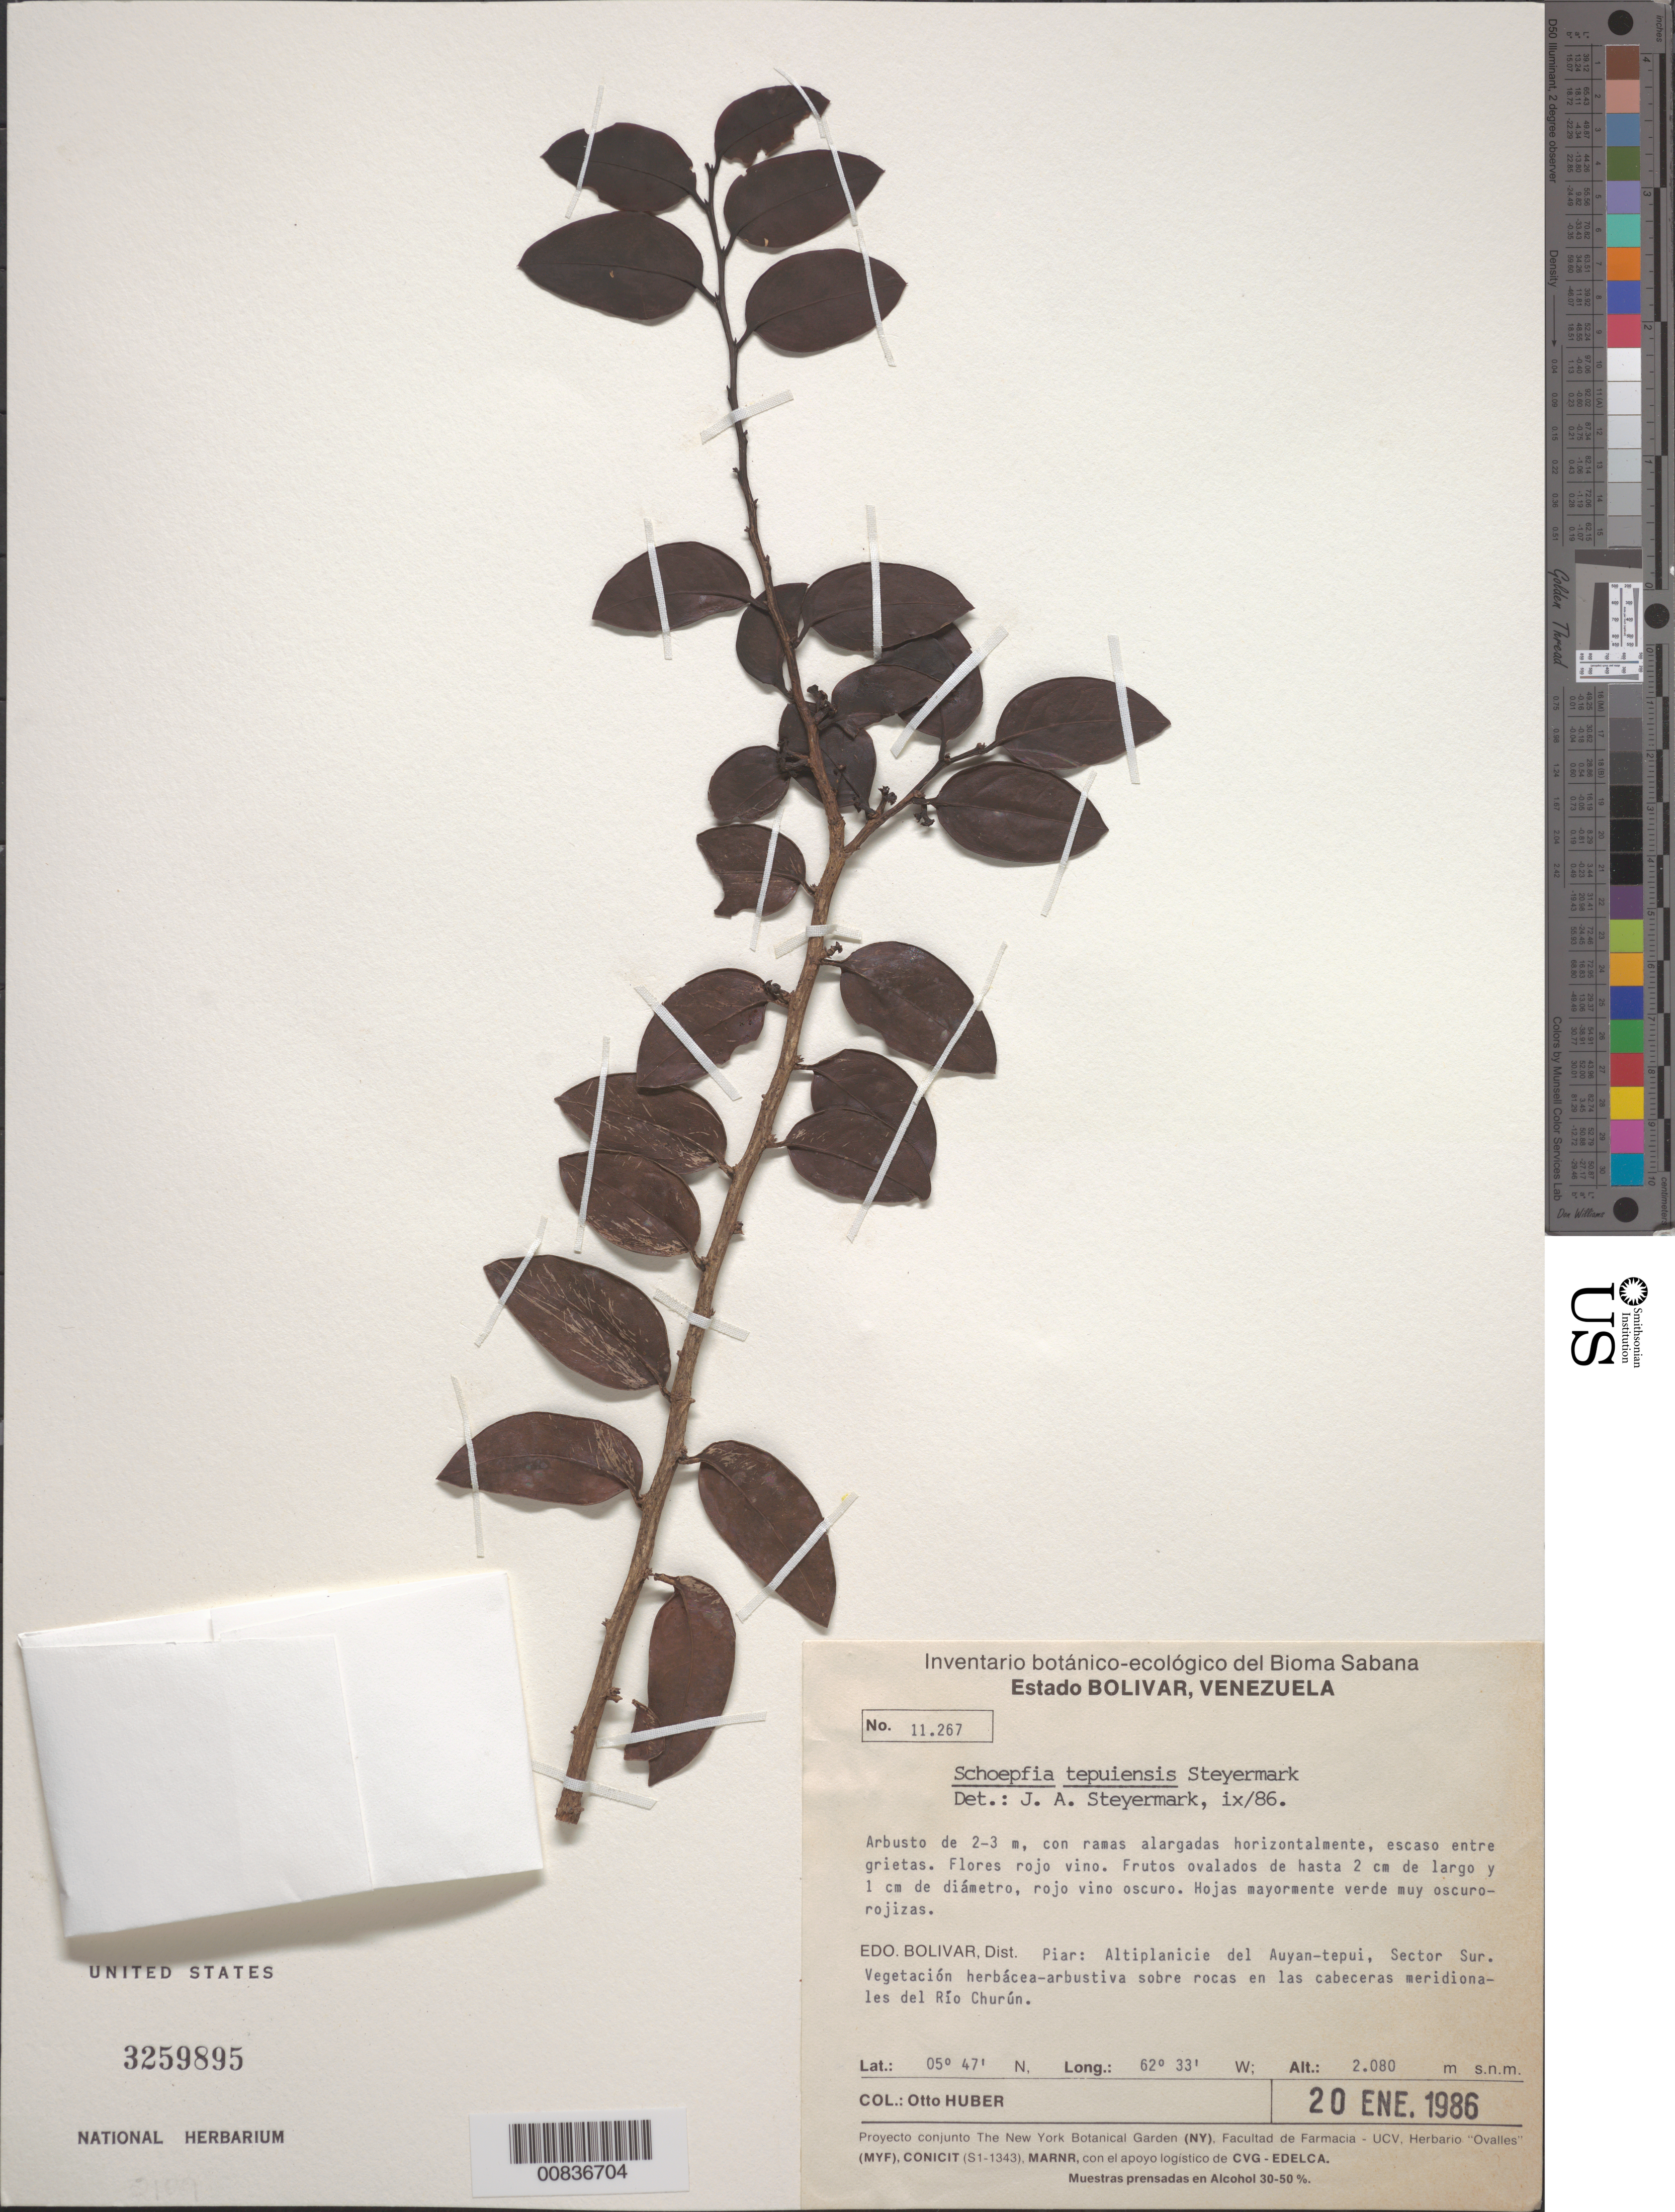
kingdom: Plantae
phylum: Tracheophyta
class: Magnoliopsida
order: Santalales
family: Schoepfiaceae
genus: Schoepfia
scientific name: Schoepfia tepuiensis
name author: Steyerm.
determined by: Sleumer, H. O.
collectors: O. Huber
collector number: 11267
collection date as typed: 20-Jan-86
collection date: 1986-01-20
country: Venezuela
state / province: Bolívar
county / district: Piar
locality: Auyan-tepuí, sector sur, cabeceras meridionales del Río Churún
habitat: Entre grietas. Herbácea-arbustiva sobre rocas en las cabeceras meridionales del rio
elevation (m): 2080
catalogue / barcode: US 3259895